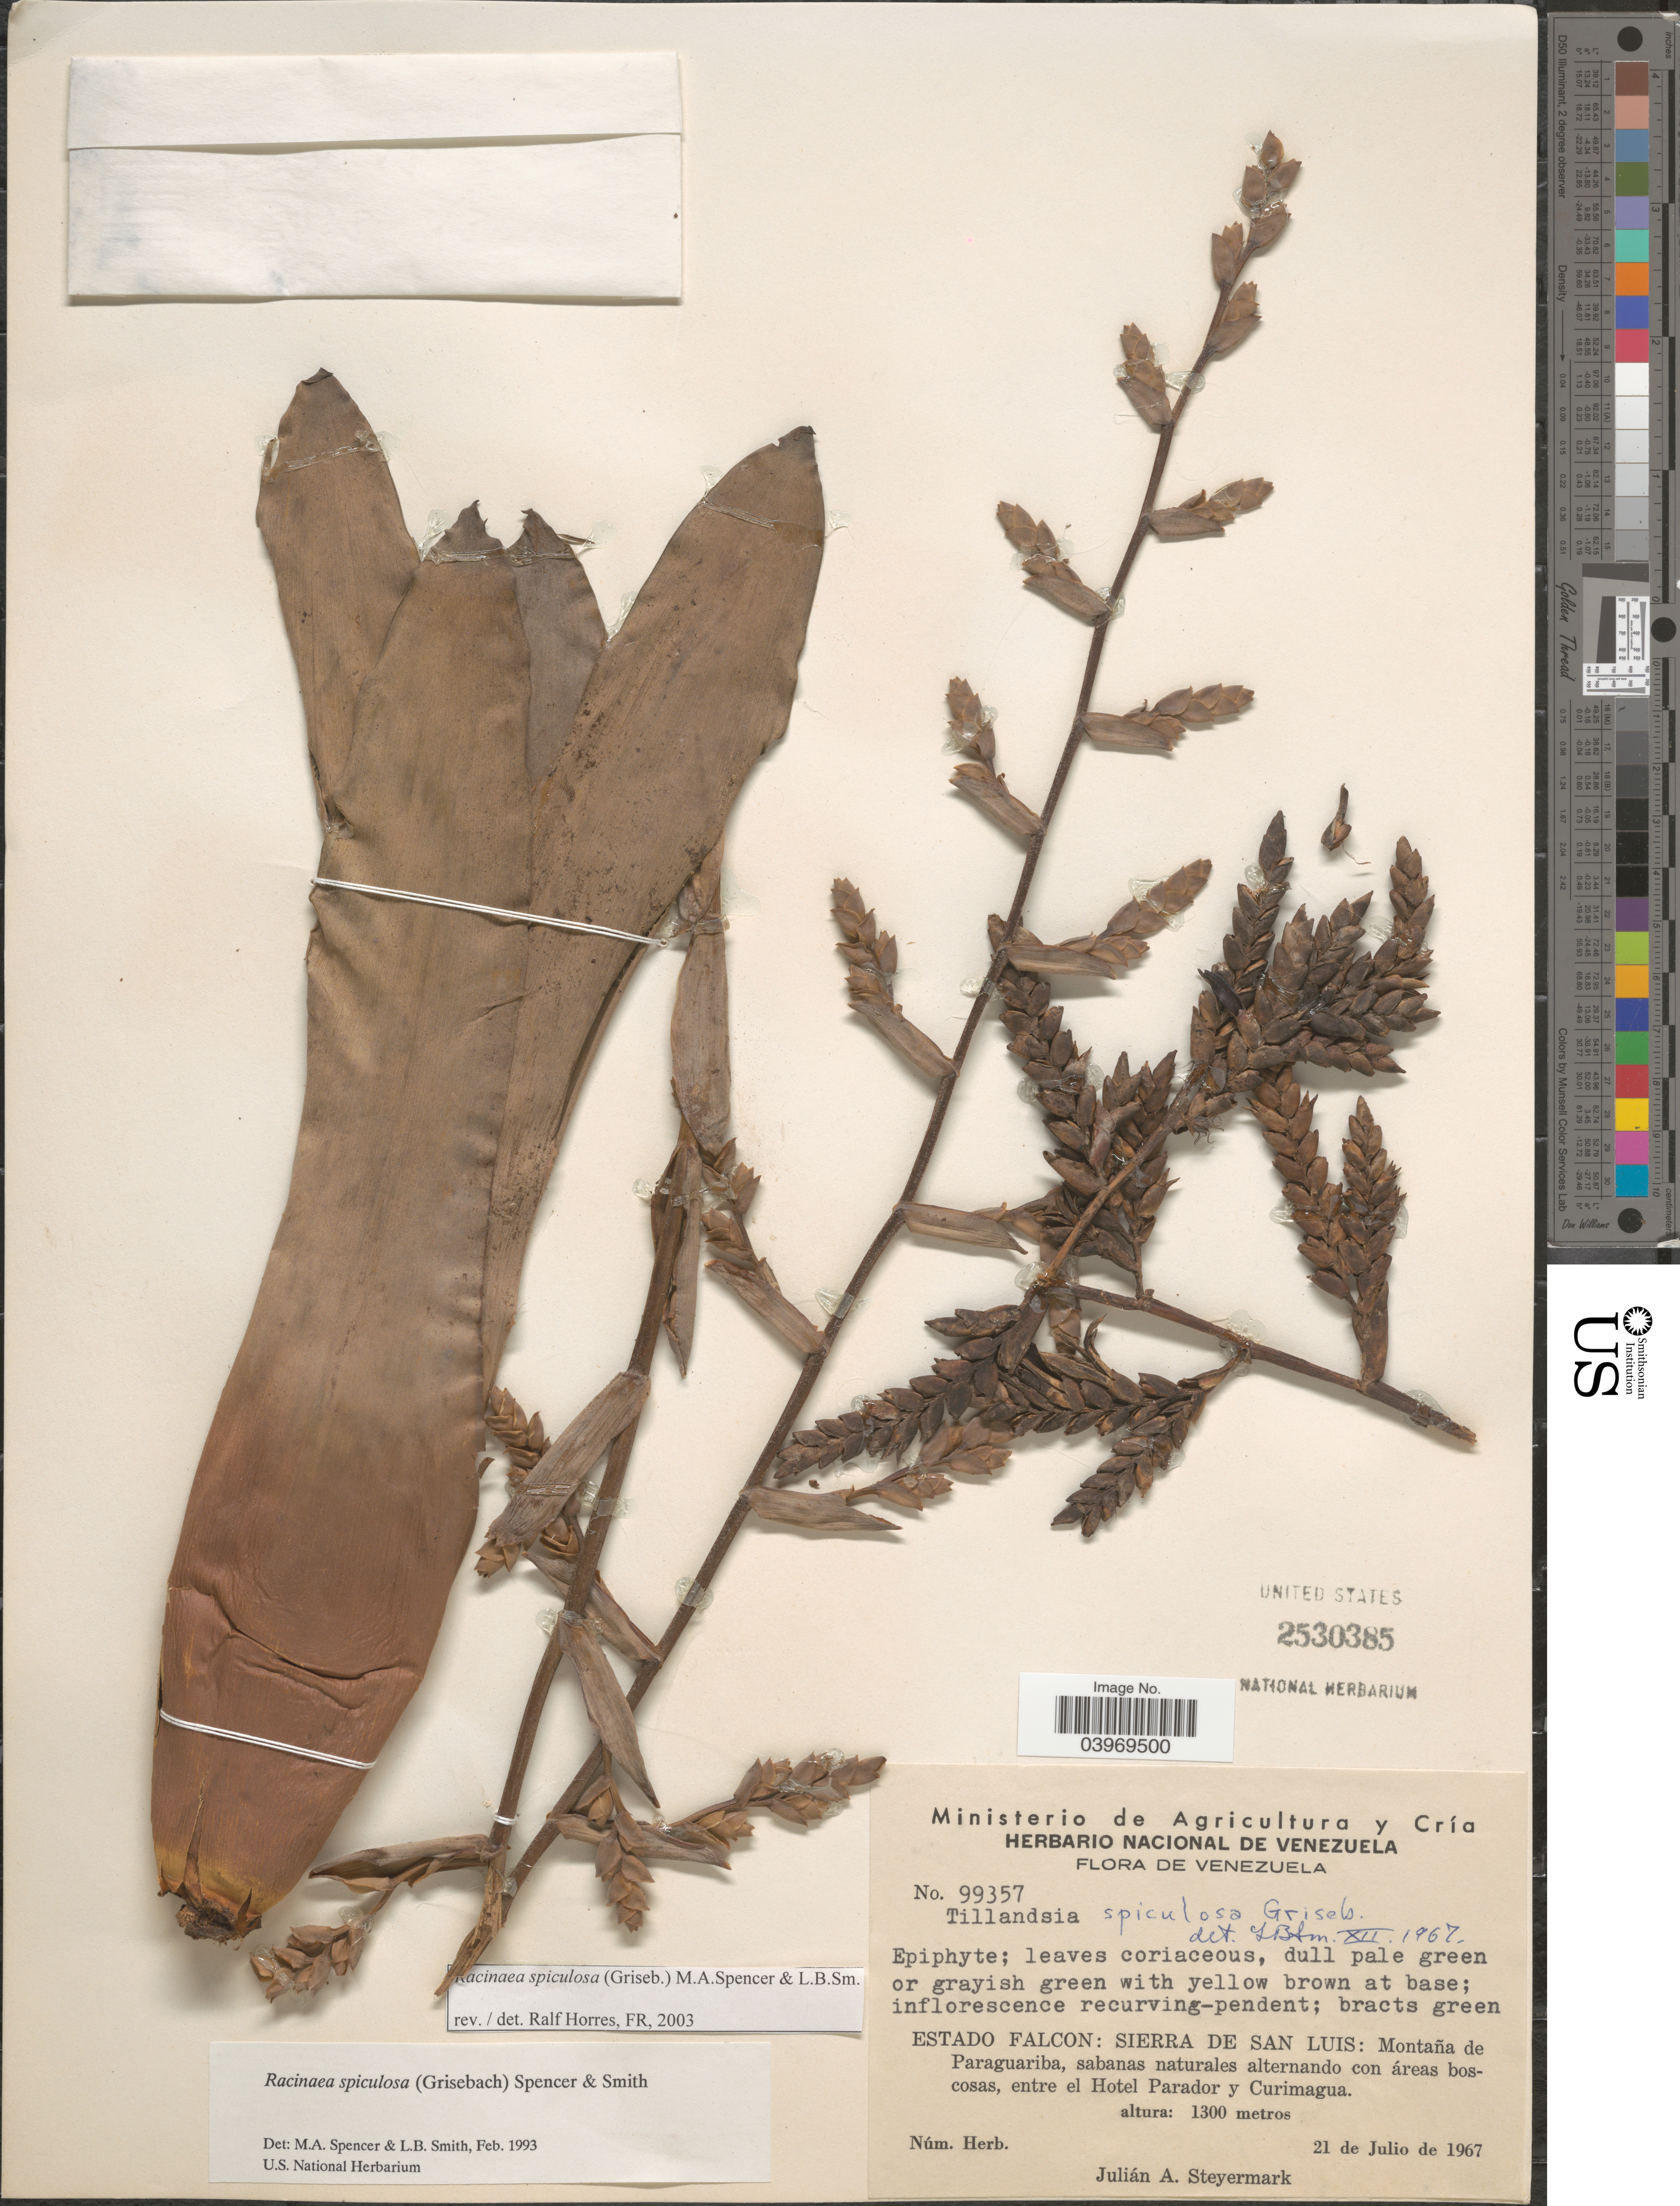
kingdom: Plantae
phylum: Tracheophyta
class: Liliopsida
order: Poales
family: Bromeliaceae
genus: Racinaea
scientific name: Racinaea spiculosa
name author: (Griseb.) M.A. Spencer & L.B. Sm.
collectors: J. Steyermark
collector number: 99357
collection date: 1967-07-21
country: Venezuela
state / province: Falcon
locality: Sierra de San Luis: Montaña de Paraguariba, sabanas naturales alternando con áreas boscosas, entre el Hotel Parador y Curimagua.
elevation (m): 1300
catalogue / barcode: US 2530385